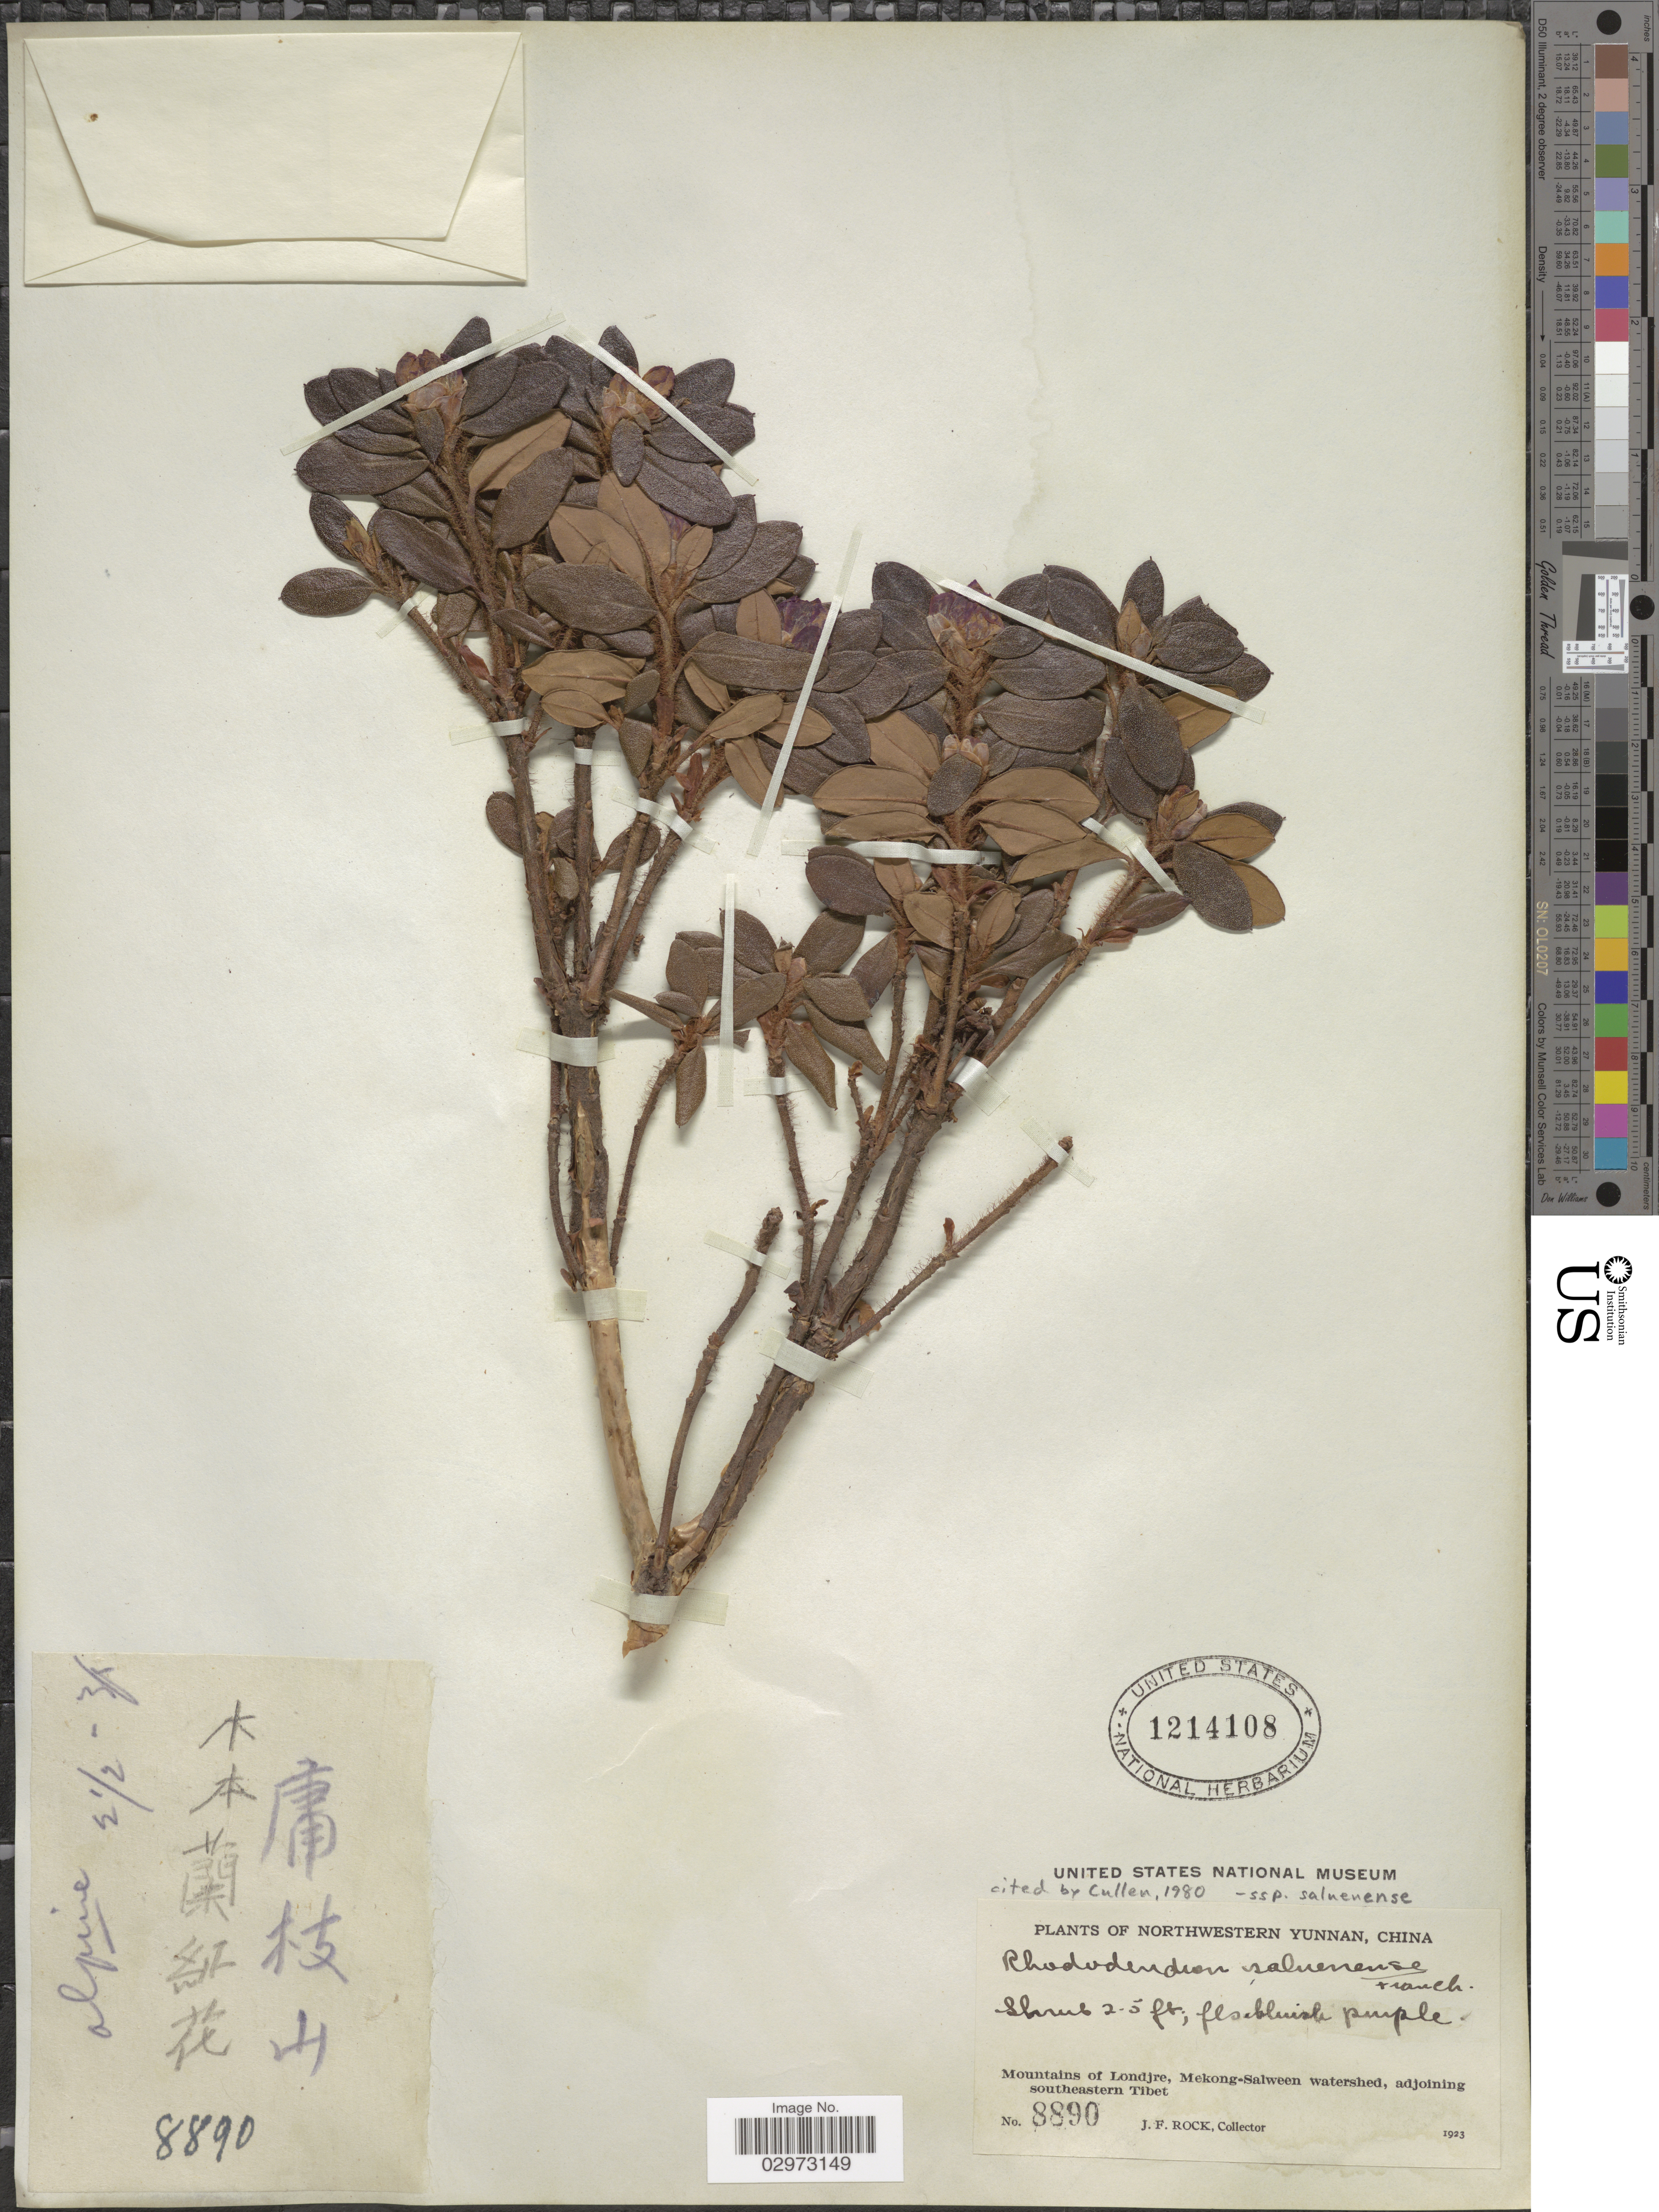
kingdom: Plantae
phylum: Tracheophyta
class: Magnoliopsida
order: Ericales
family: Ericaceae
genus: Rhododendron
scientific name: Rhododendron saluenense subsp. saluenense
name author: Franch.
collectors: J. Rock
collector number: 8890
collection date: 1923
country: China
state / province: Yunnan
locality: Northwestern Yunnan. Mountains of Londjre, Mekong-Salween watershed, adjoining southeastern Tibet.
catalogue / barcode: US 1214108